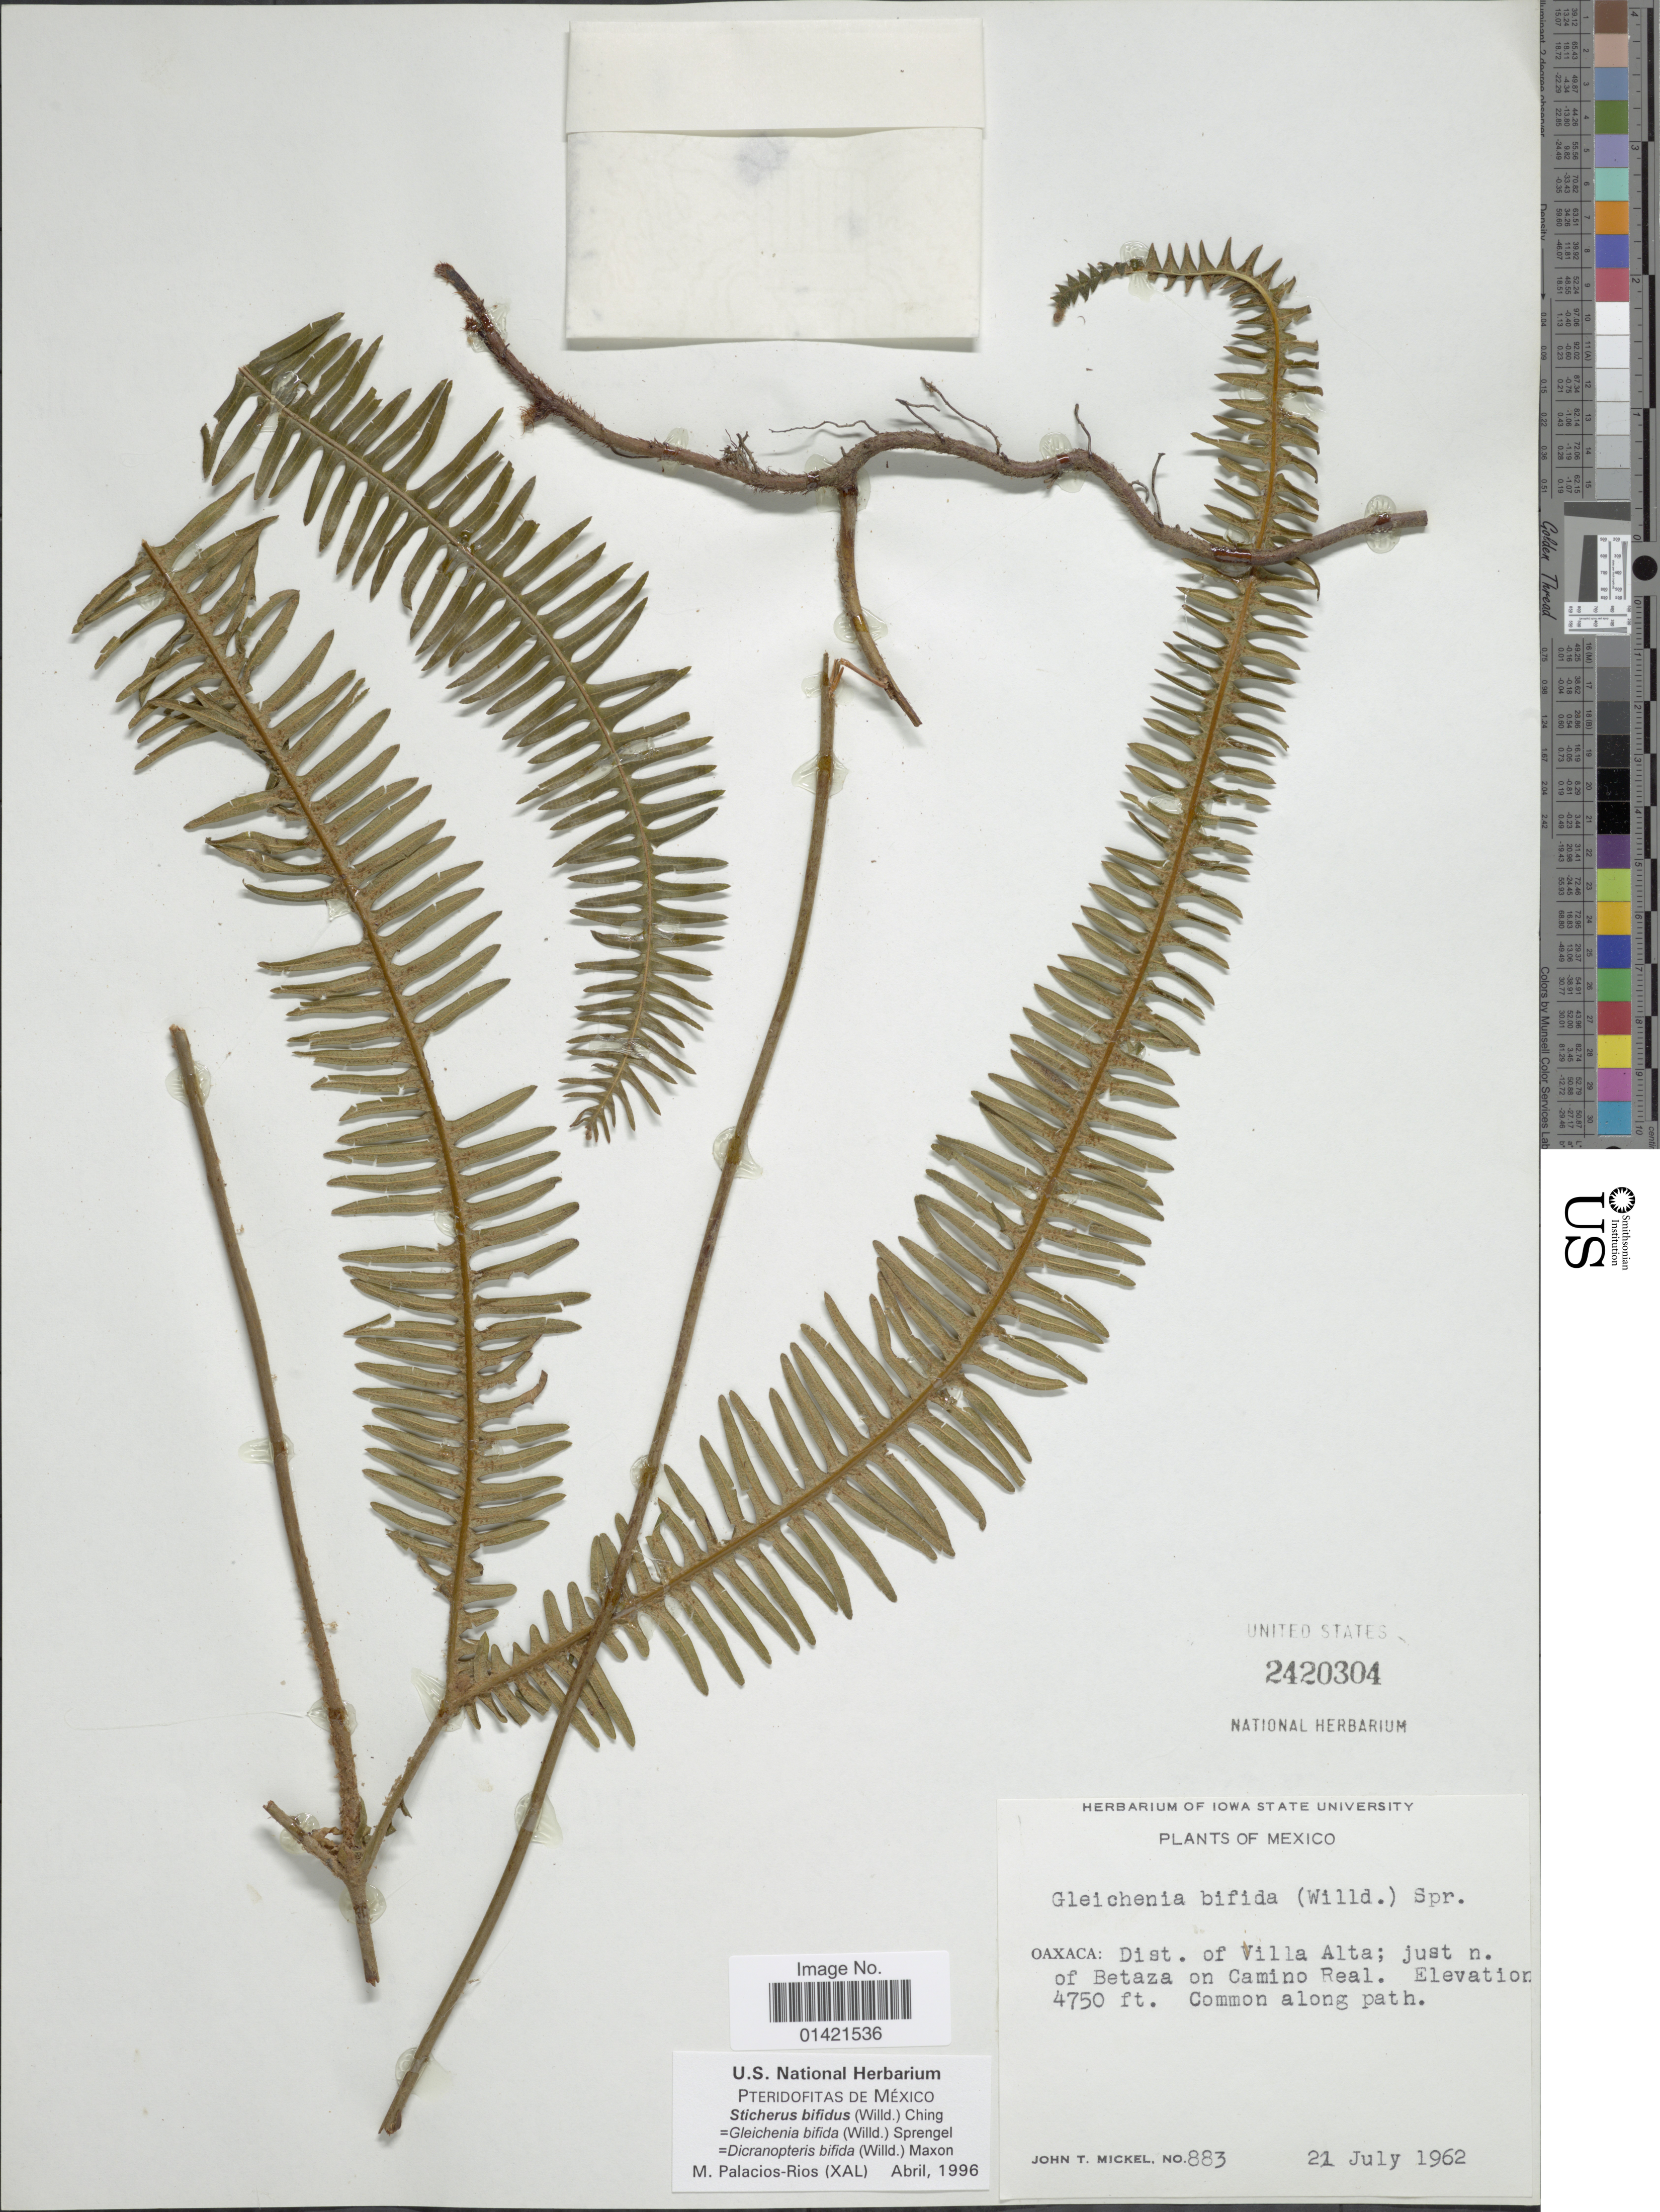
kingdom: Plantae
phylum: Tracheophyta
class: Polypodiopsida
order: Gleicheniales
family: Gleicheniaceae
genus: Sticherus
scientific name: Sticherus bifidus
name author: (Willd.) Ching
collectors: J. T. Mickel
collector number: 883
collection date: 1962-07-21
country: Mexico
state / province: Oaxaca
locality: Dist. of Villa Alta; just n. of Betaza on Camino Real. Common along path.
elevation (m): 1448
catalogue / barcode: US 2420304